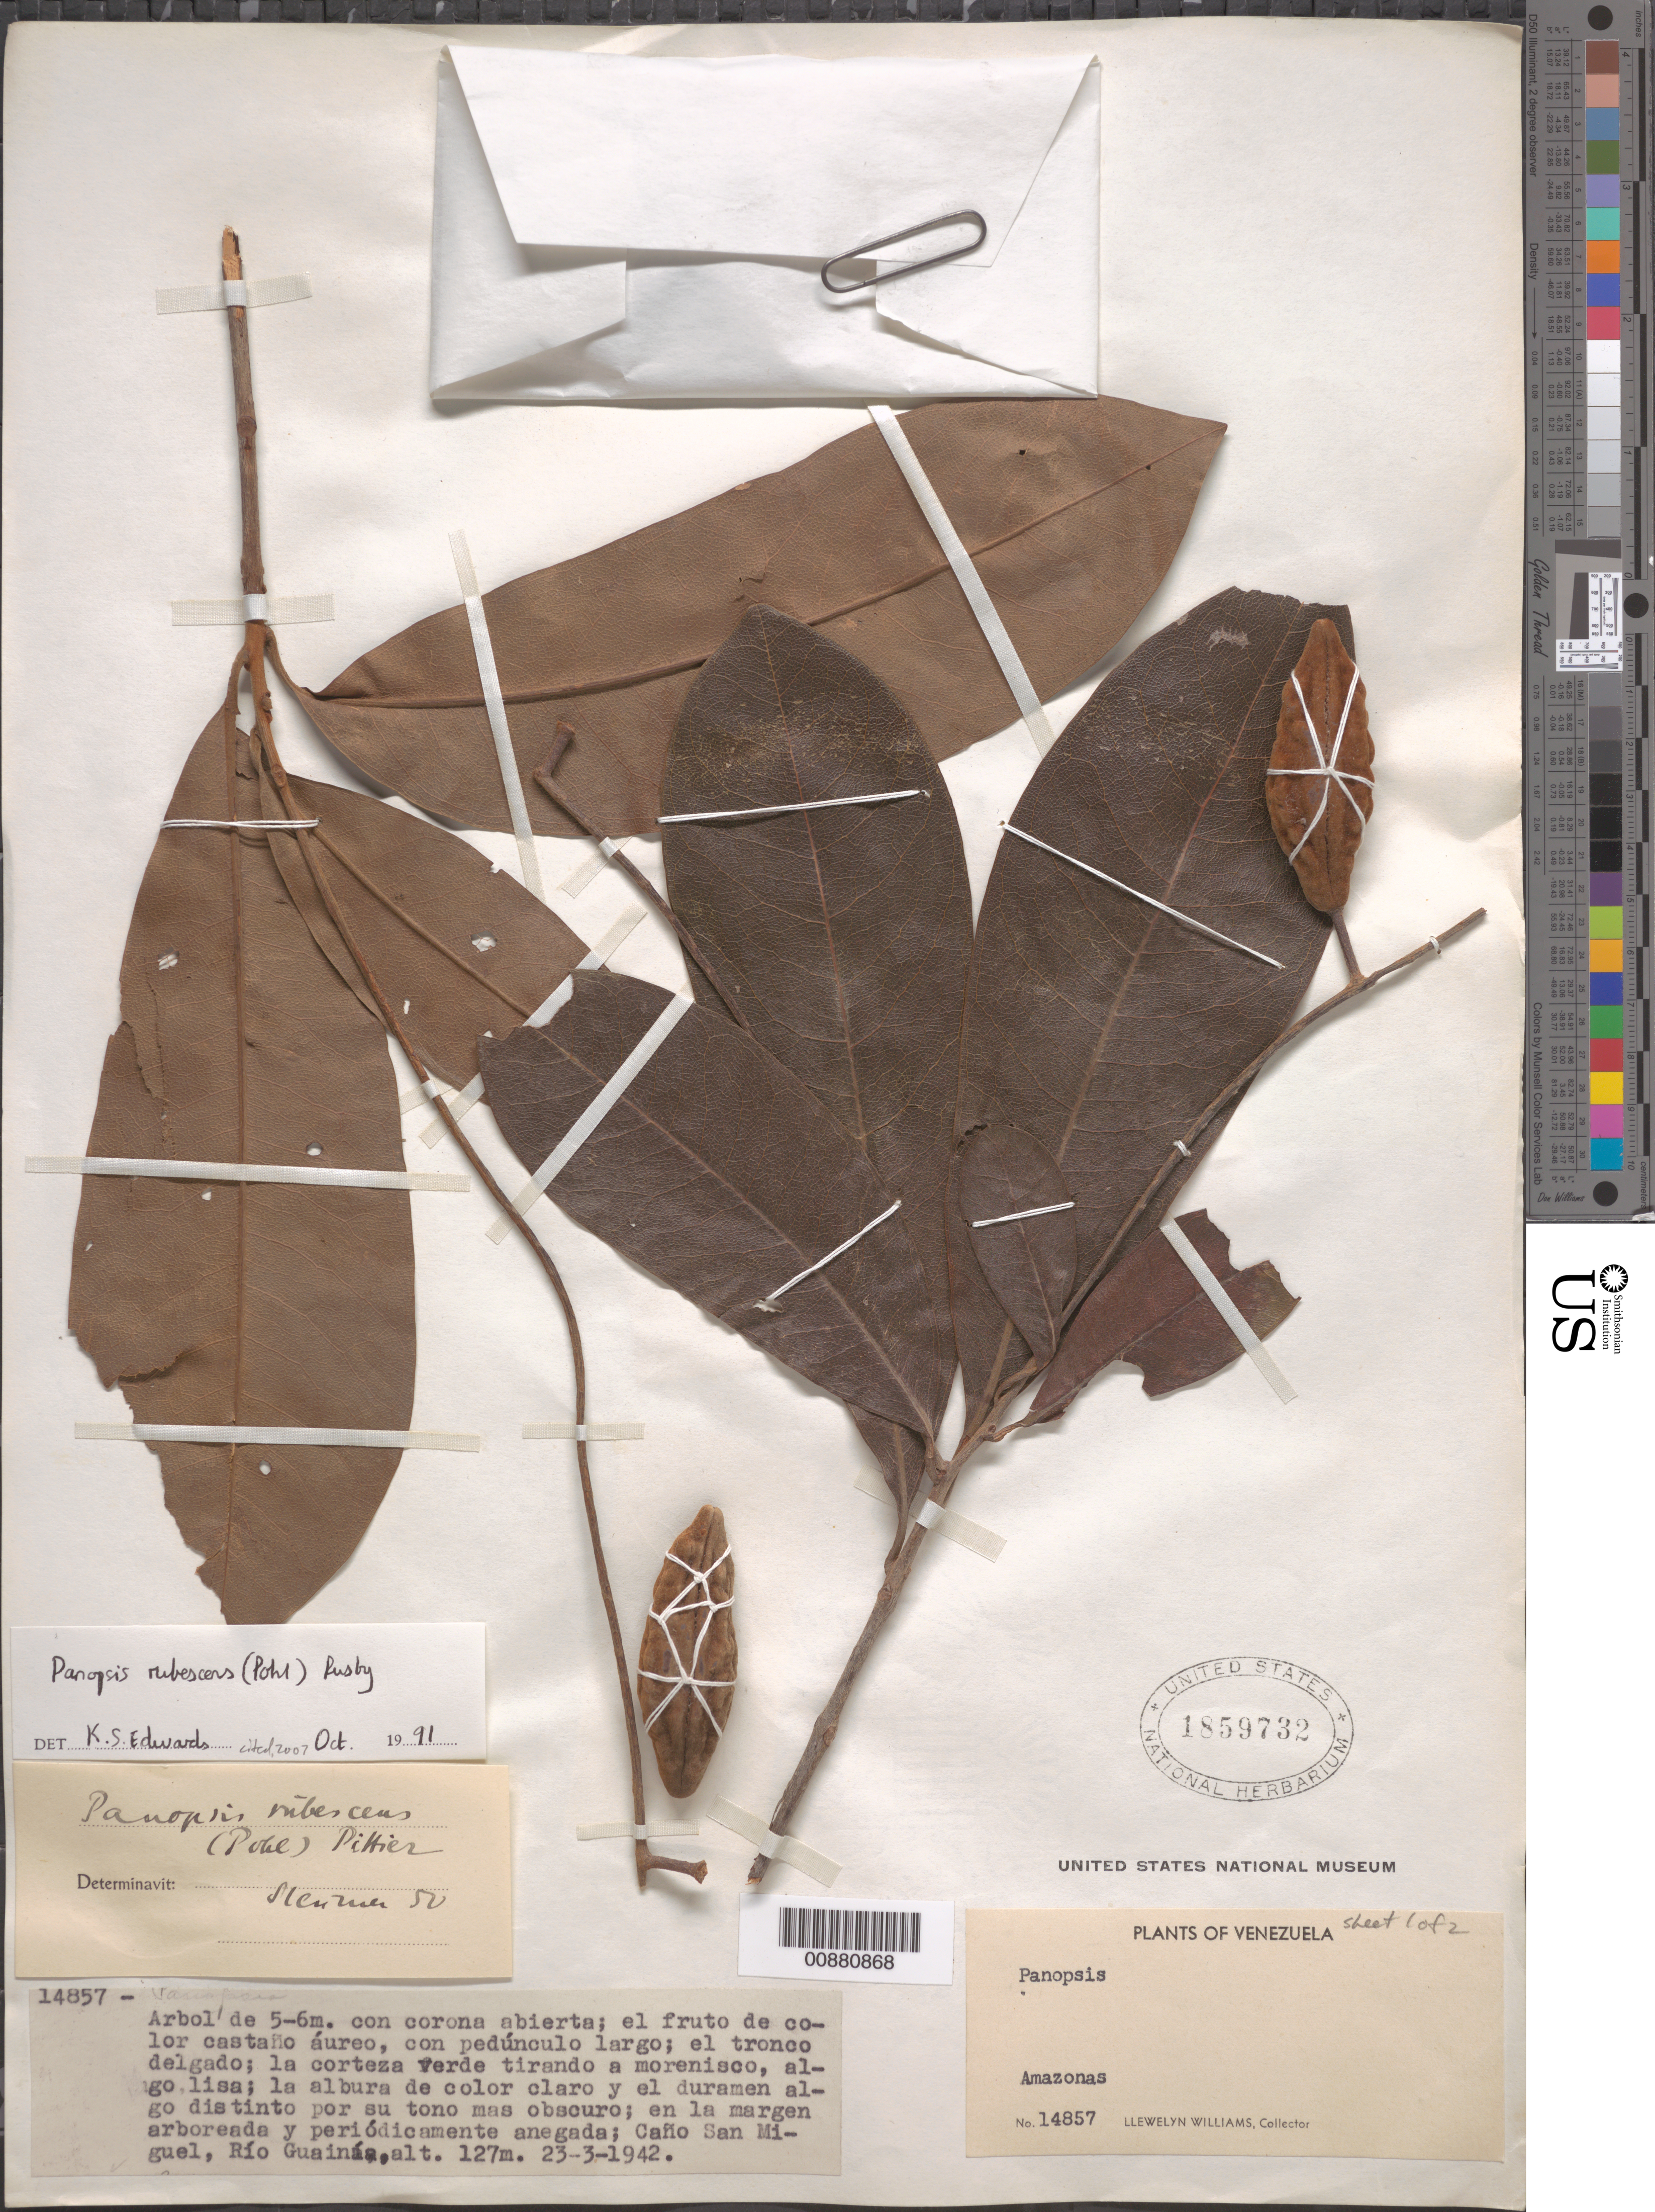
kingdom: Plantae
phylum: Tracheophyta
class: Magnoliopsida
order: Proteales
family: Proteaceae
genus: Panopsis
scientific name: Panopsis rubescens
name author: (Pohl) Pittier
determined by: Edwards, K. S.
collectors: Ll. Williams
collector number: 14857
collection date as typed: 23-Mar-42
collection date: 1942-03-23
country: Venezuela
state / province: Amazonas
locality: Caño San Miguel, Río Guainía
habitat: Margen arboreadas; periodicamente anegadas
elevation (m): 127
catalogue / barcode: US 1859732